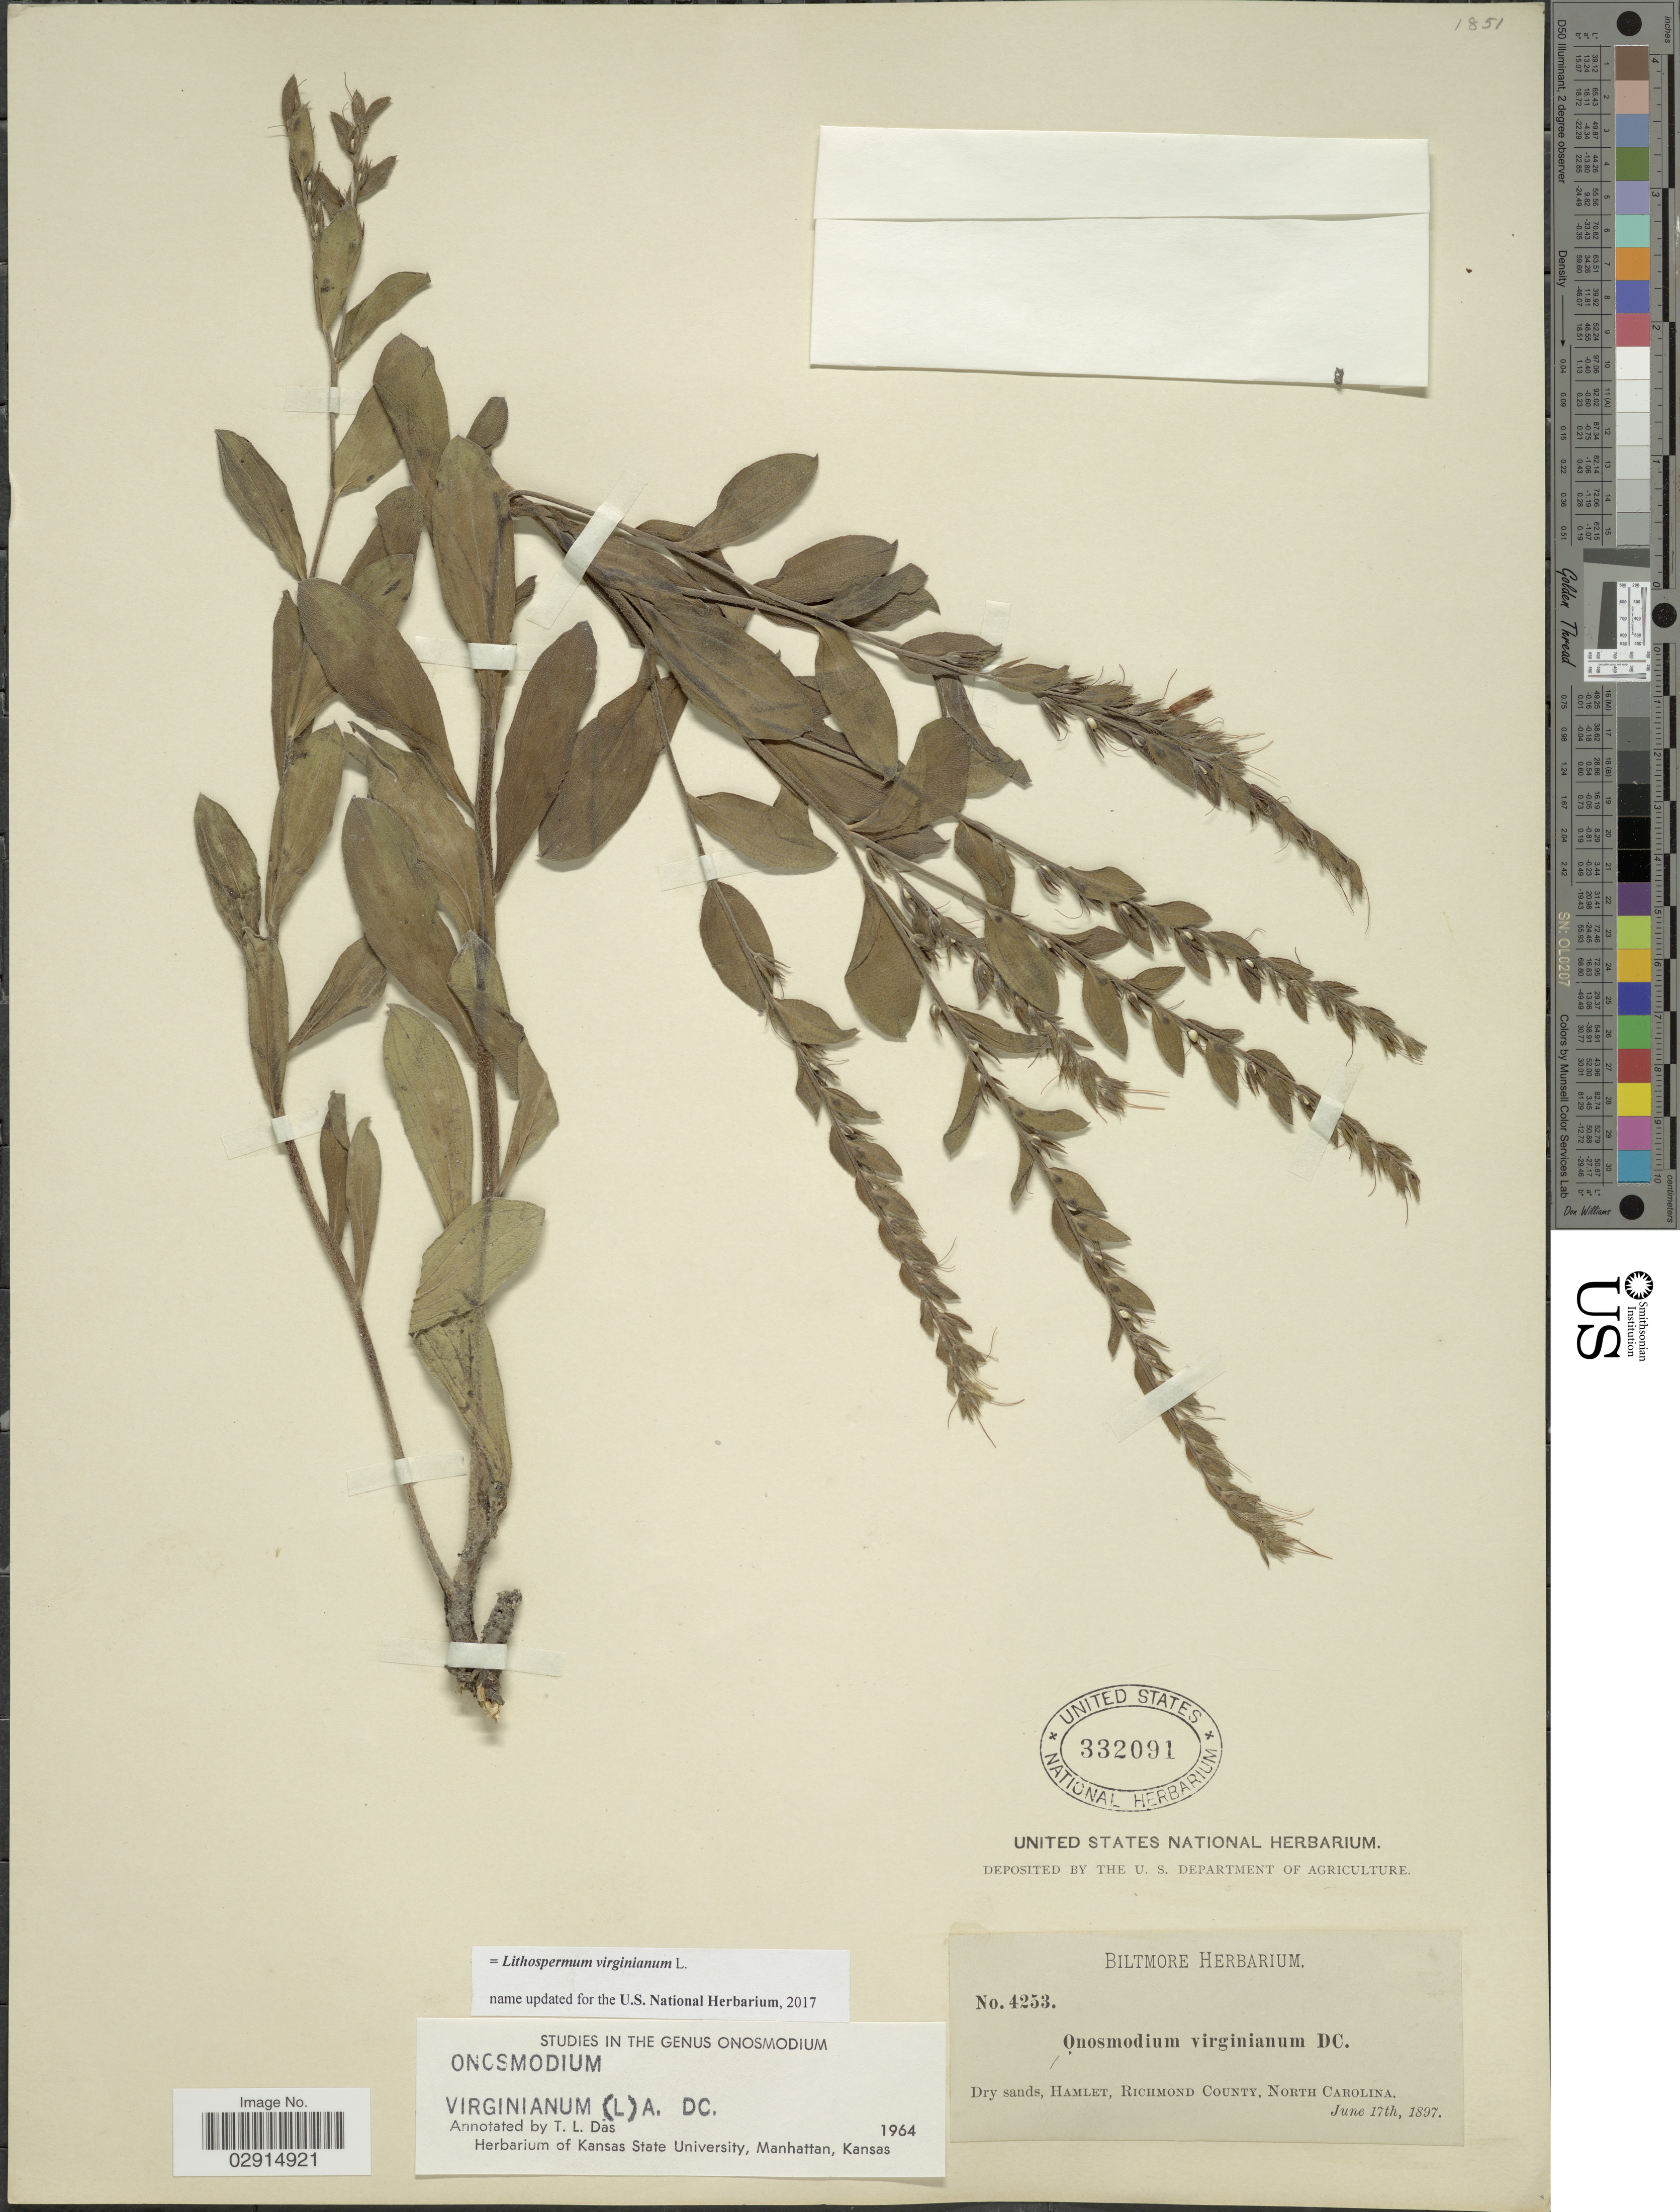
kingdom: Plantae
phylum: Tracheophyta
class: Magnoliopsida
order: Boraginales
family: Boraginaceae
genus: Lithospermum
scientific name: Lithospermum virginianum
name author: L.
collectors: ex herb. Biltmore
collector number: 4253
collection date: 1897-06-17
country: United States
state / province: North Carolina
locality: Dry sands, Hamlet, Richmond County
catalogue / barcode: US 332091